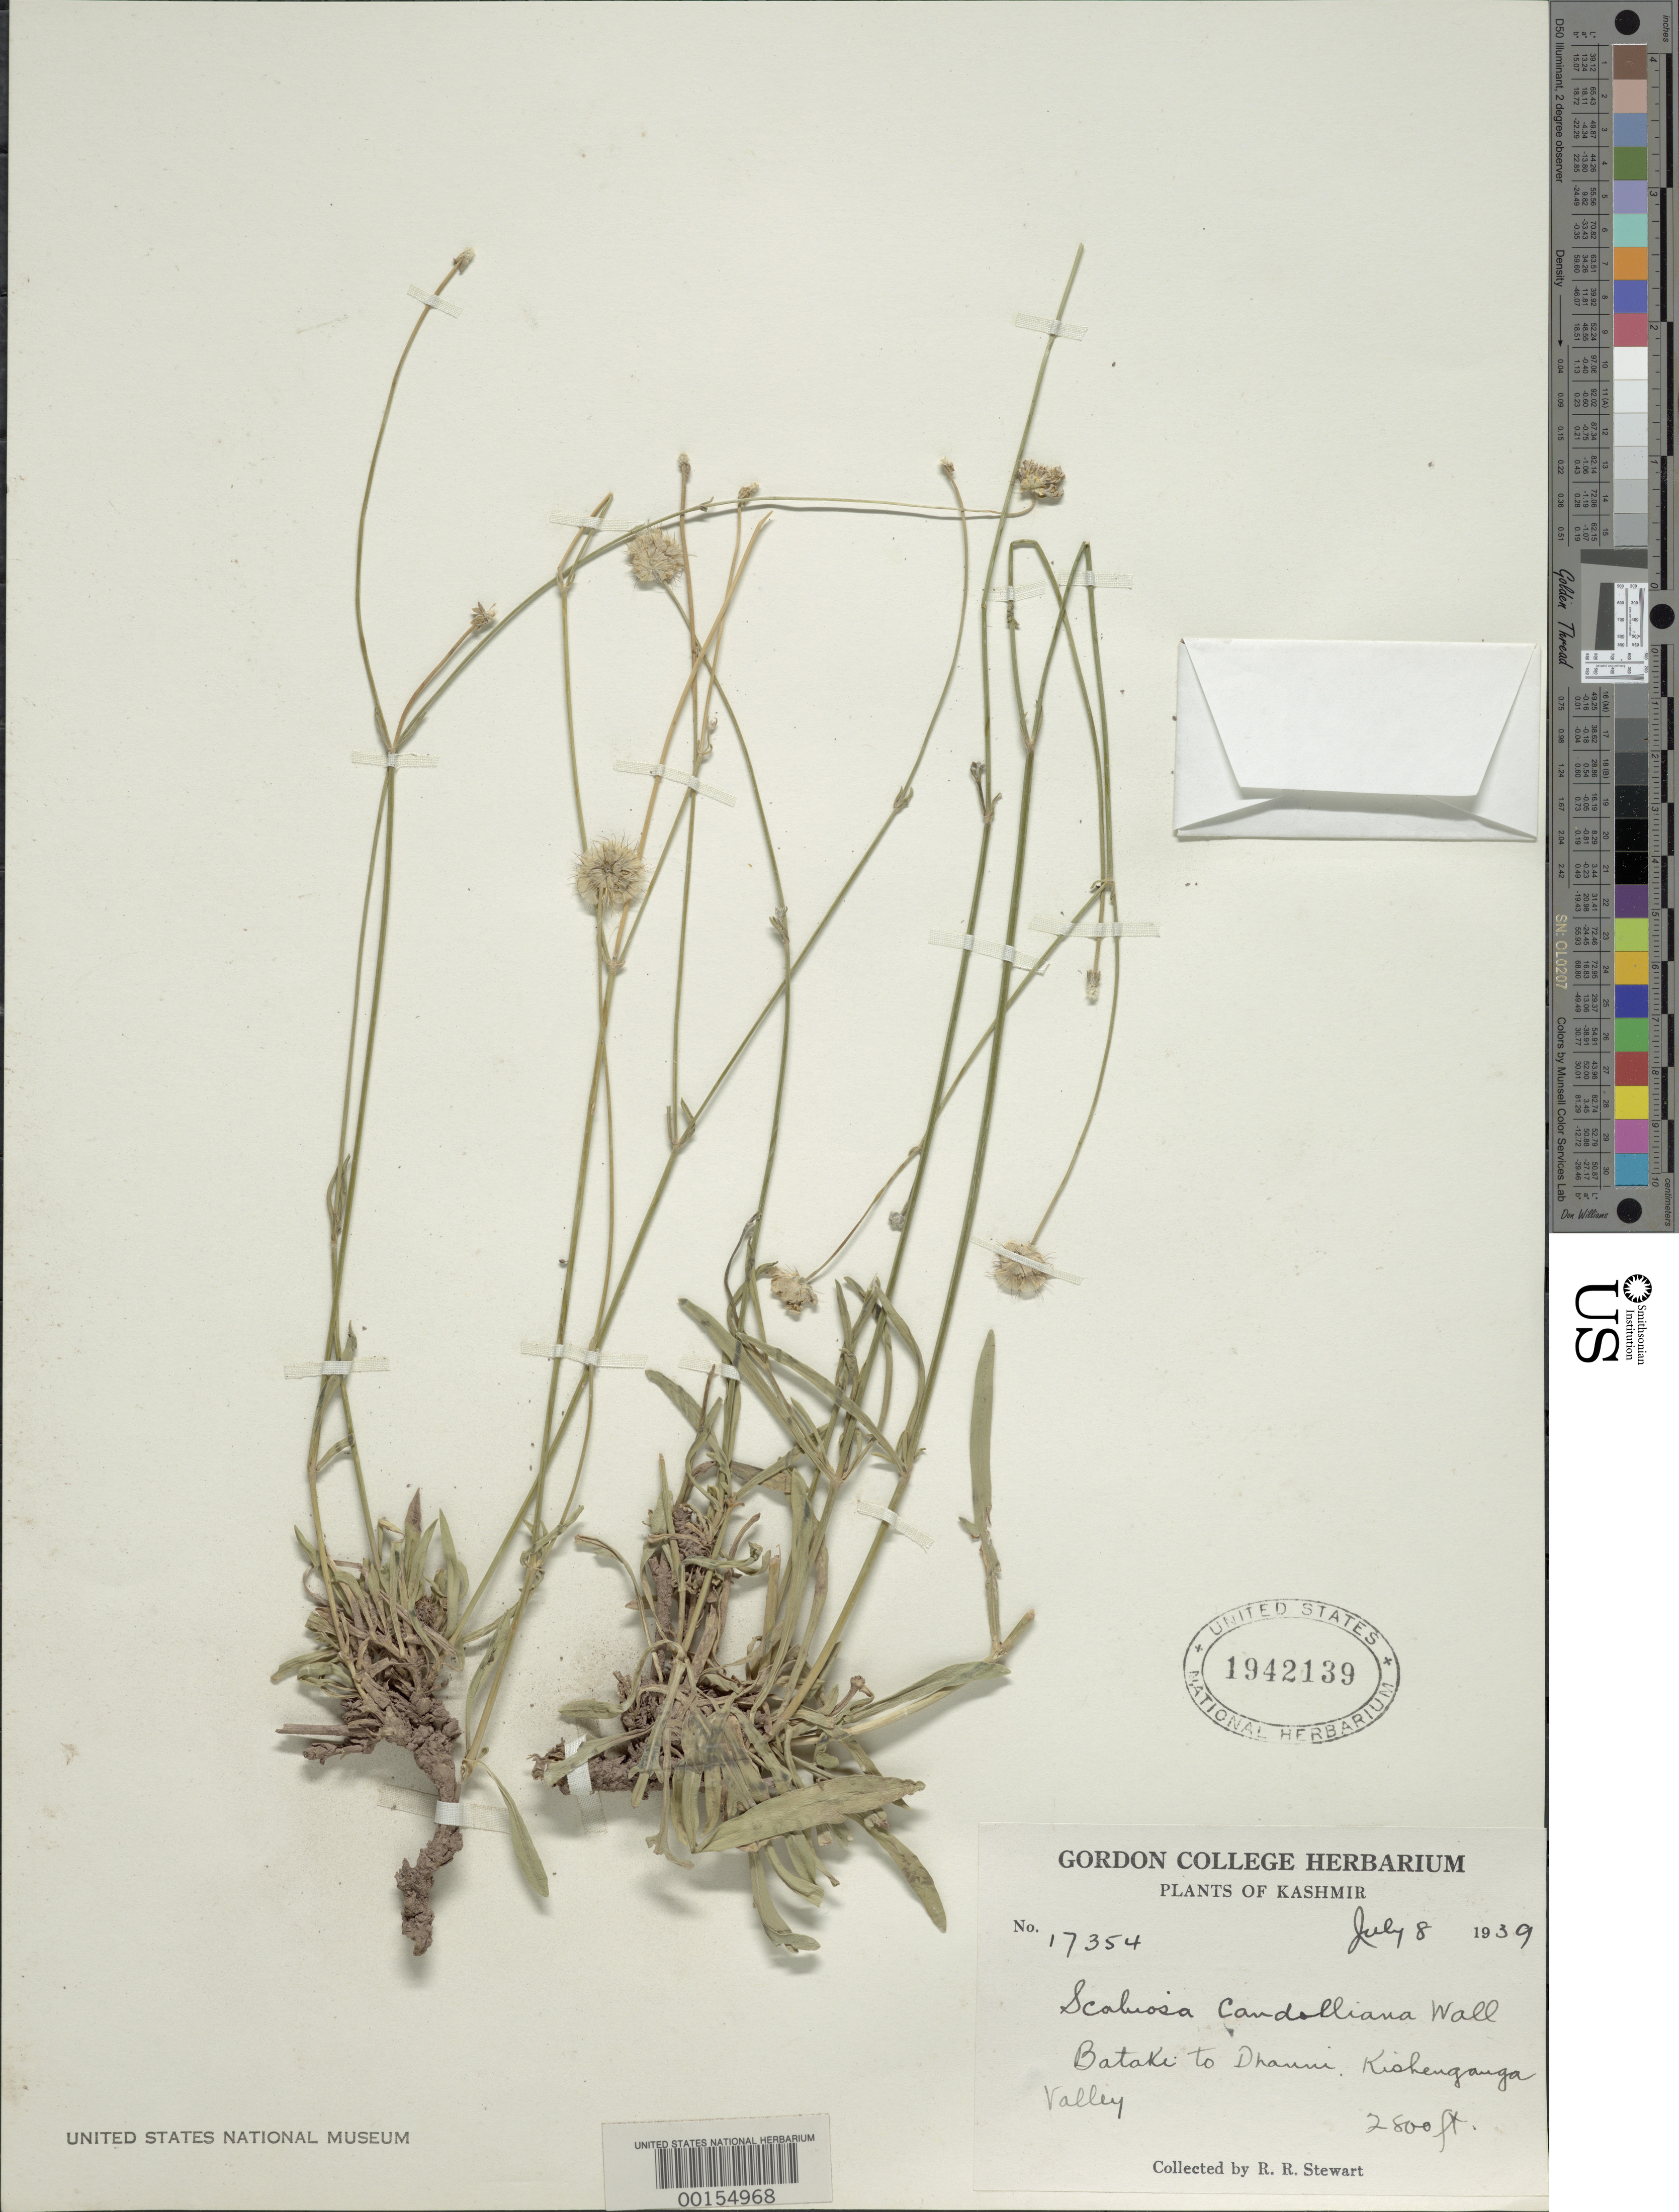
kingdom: Plantae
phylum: Tracheophyta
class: Magnoliopsida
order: Dipsacales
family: Caprifoliaceae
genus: Scabiosa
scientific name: Scabiosa candolleana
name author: Wall.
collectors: R. R. Stewart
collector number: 17354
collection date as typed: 08 Jul 1939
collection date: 1939-07-08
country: Pakistan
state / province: Azad Kashmir (?)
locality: Kashmir, Bataki to Dhanni, Kishenganga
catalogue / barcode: US 1942139